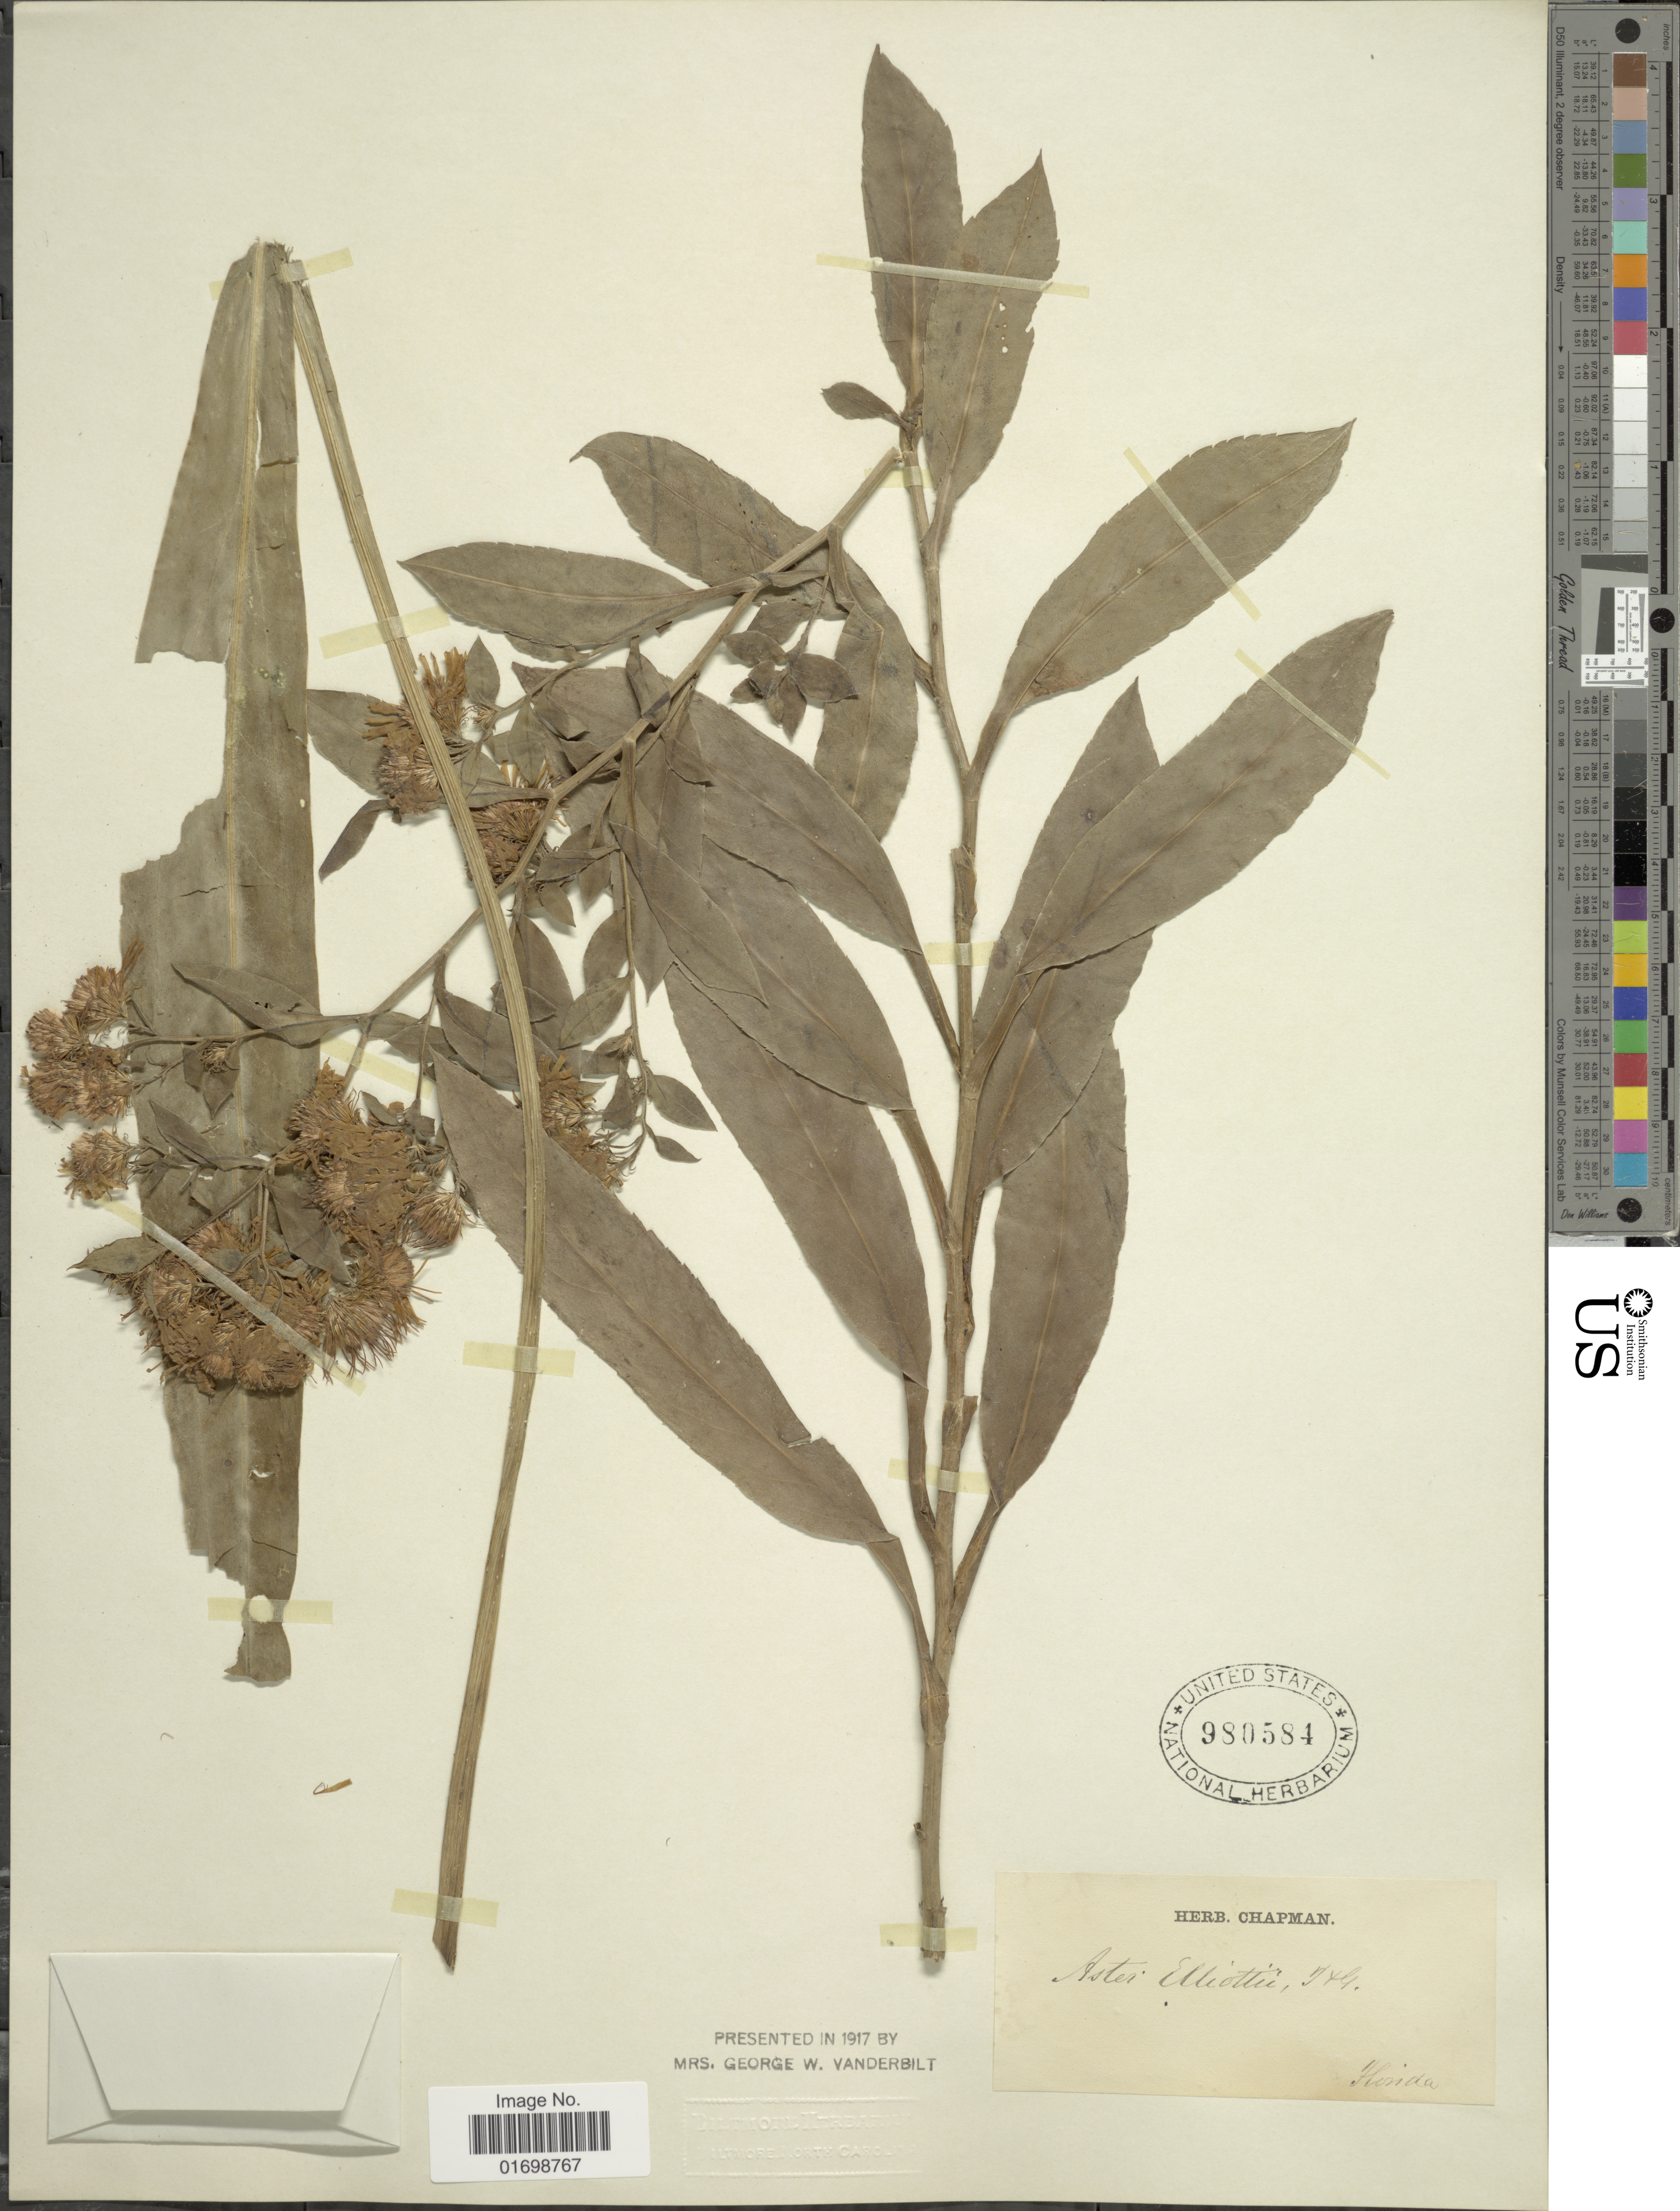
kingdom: Plantae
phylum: Tracheophyta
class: Magnoliopsida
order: Asterales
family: Asteraceae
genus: Symphyotrichum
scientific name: Symphyotrichum elliottii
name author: (Torr. & A. Gray) G.L. Nesom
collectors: ex herb. Chapman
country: United States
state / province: Florida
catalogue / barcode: US 980584